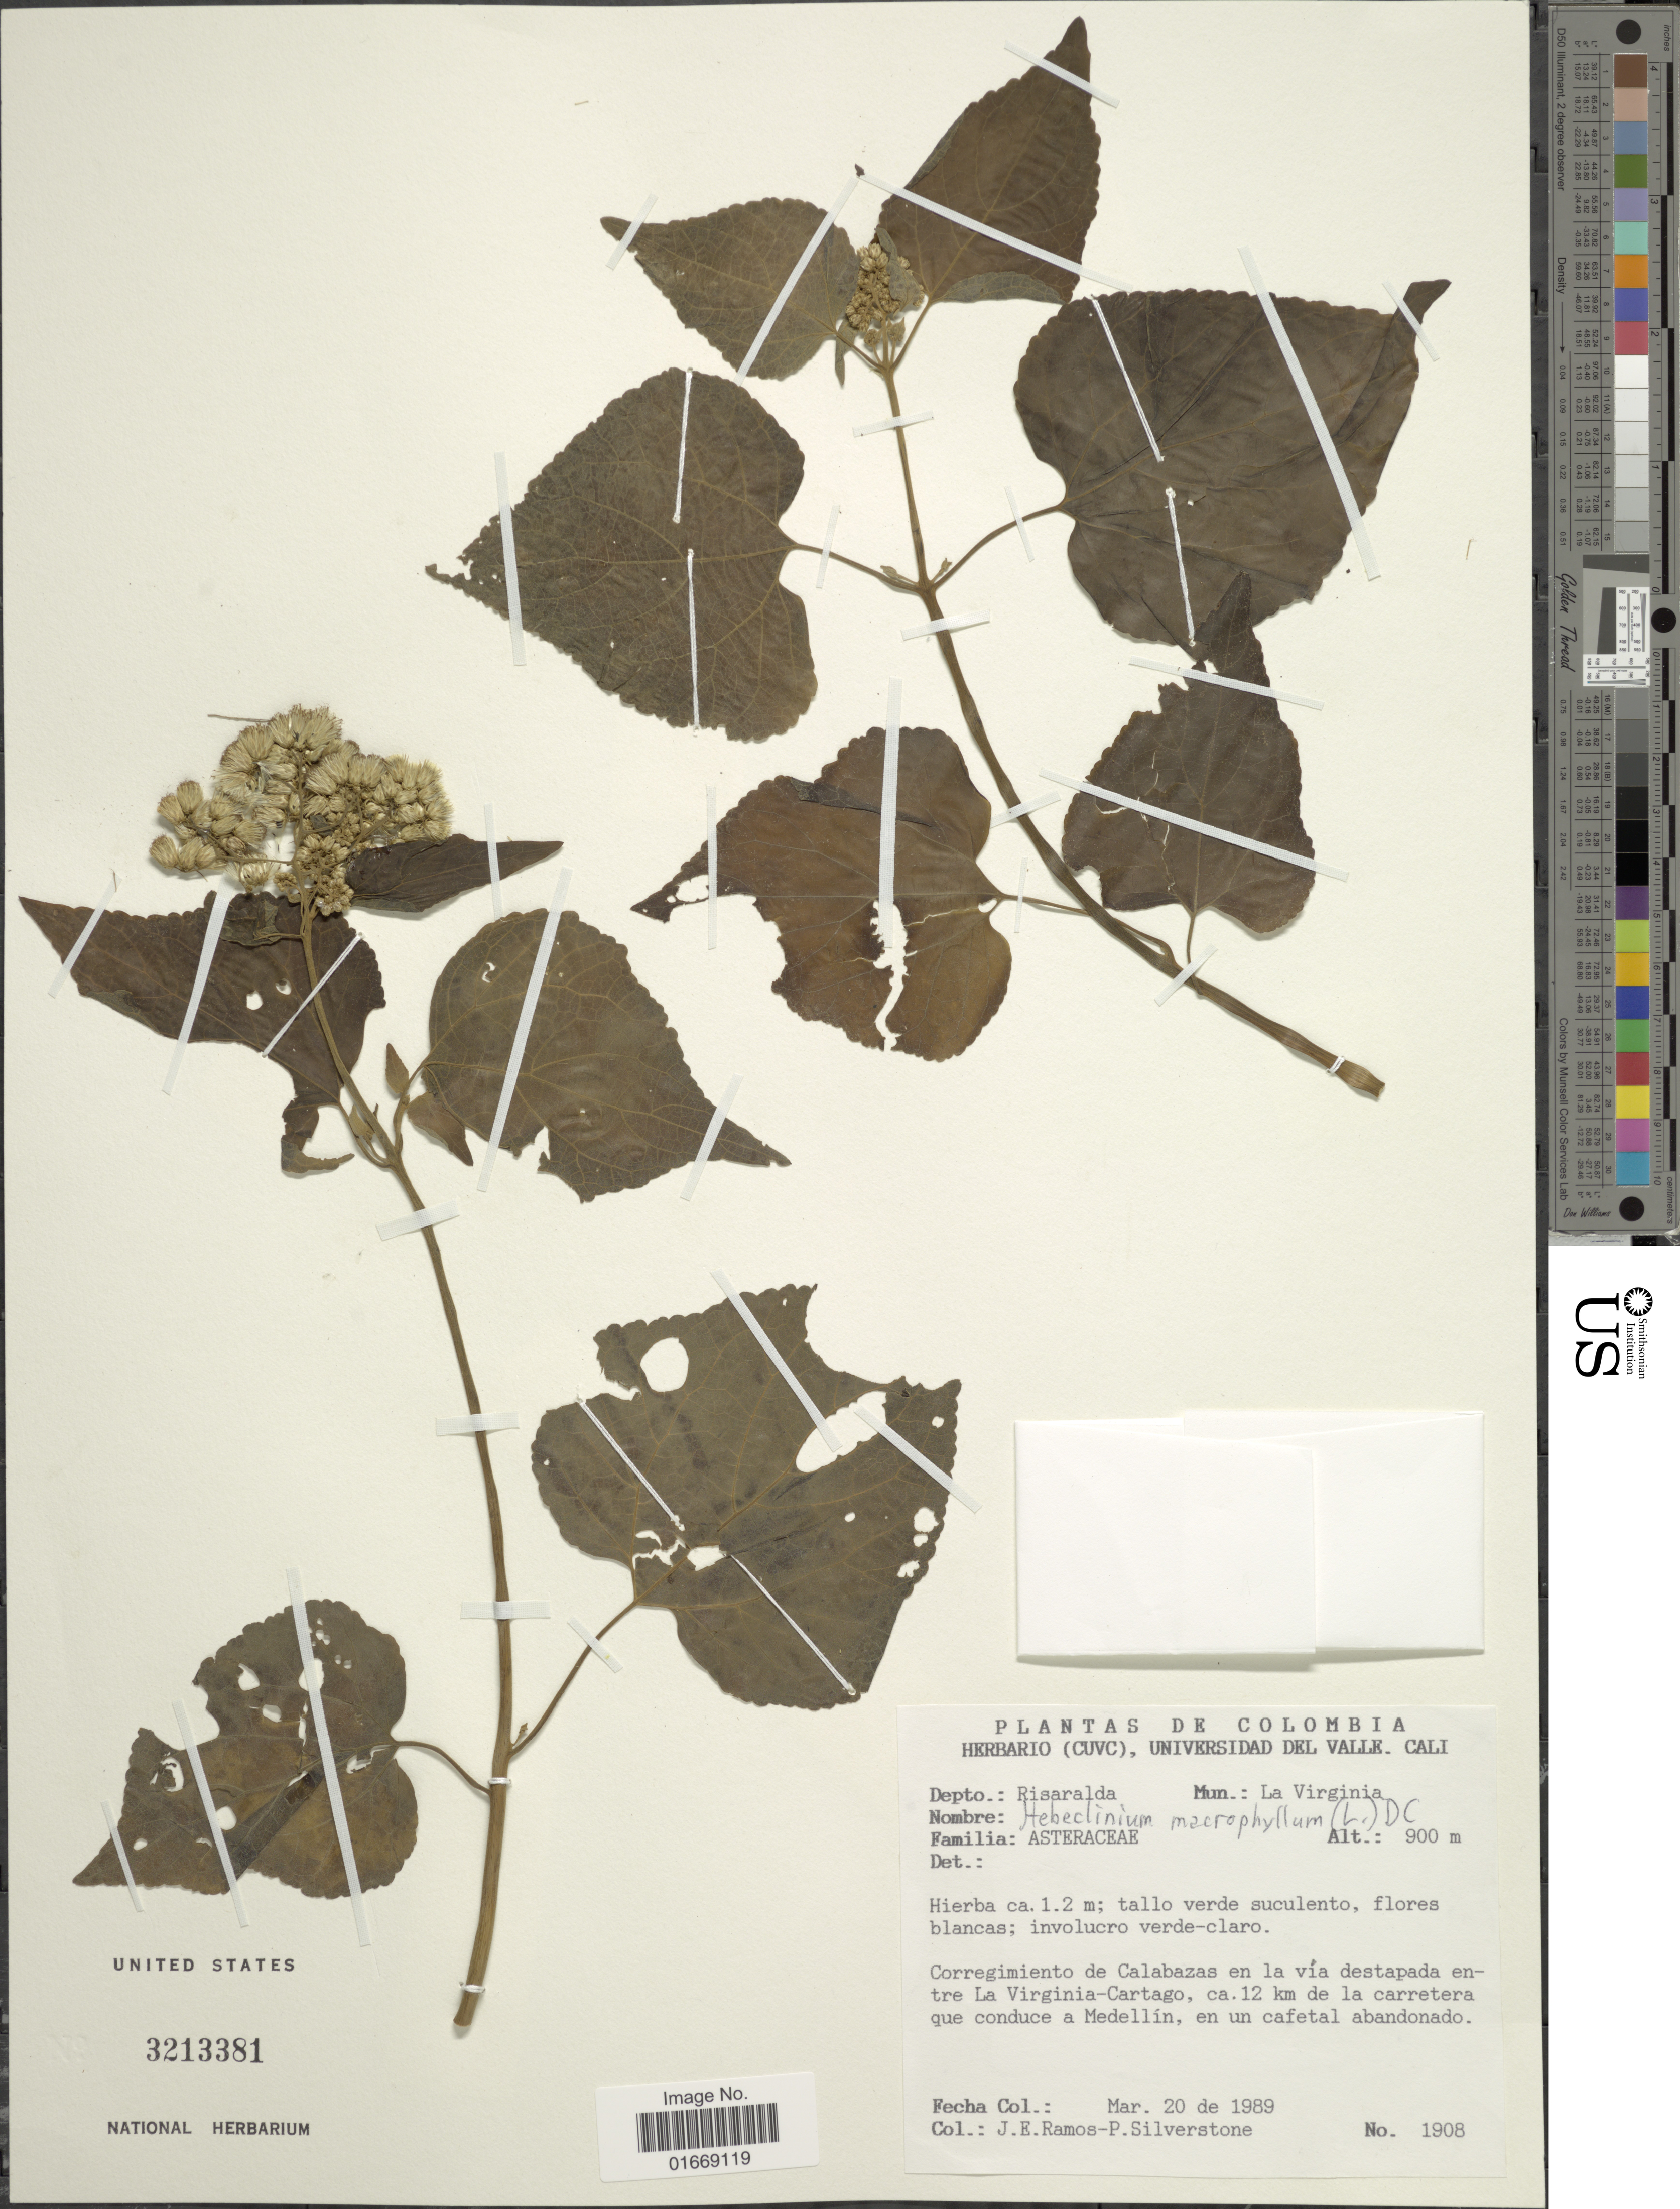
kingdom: Plantae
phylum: Tracheophyta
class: Magnoliopsida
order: Asterales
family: Asteraceae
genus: Hebeclinium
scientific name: Hebeclinium macrophyllum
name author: (L.) DC.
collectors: J. E. Ramos & P. Silverstone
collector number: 1908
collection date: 1989-03-20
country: Colombia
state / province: Risaralda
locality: Mun. La Virginia, Corregimiento de Calabazas en la via destapada entre La Virginia-Cartago, ca 12 km de la carretera que conduce a Medellin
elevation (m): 900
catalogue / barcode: US 3213381